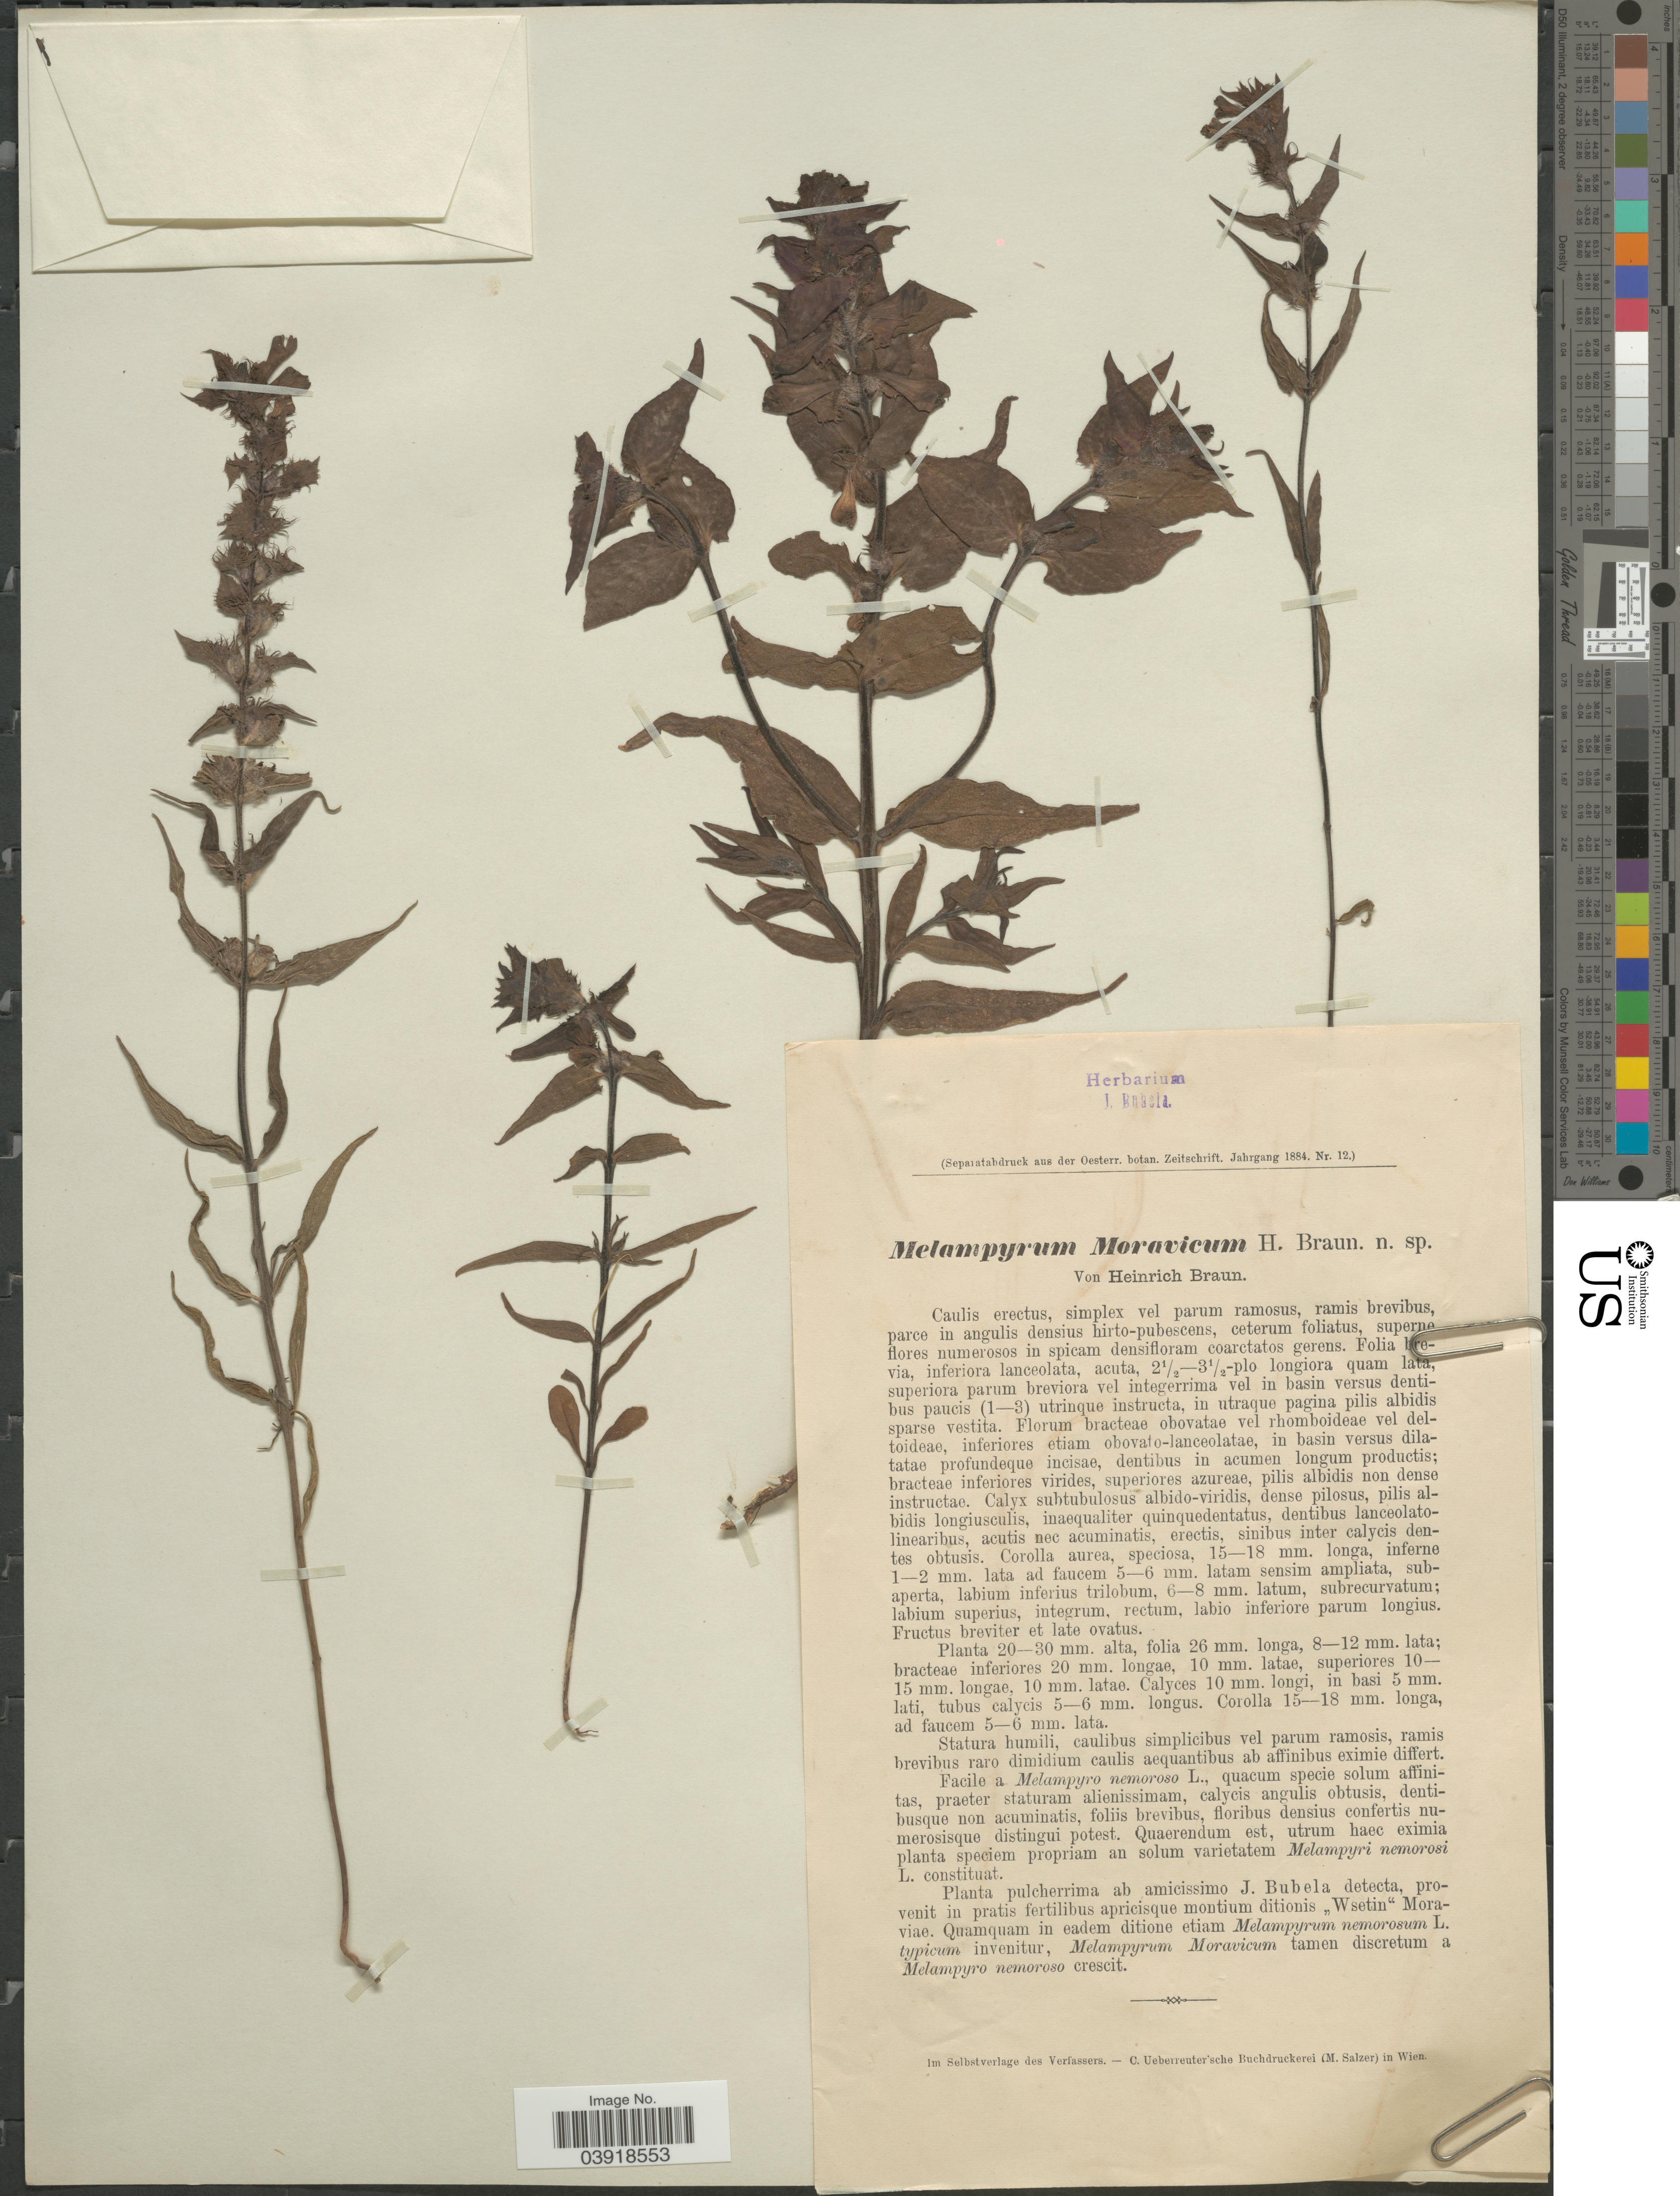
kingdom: Plantae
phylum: Tracheophyta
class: Magnoliopsida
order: Lamiales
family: Orobanchaceae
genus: Melampyrum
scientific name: Melampyrum moravicum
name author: H. Br.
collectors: Ex herb. J. Bubela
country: Austria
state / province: Wien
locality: Im Selbstverlage des Verfassers. - C. Ueberreuter'sche Buchdruckerei (M.Salzer) in Wien.